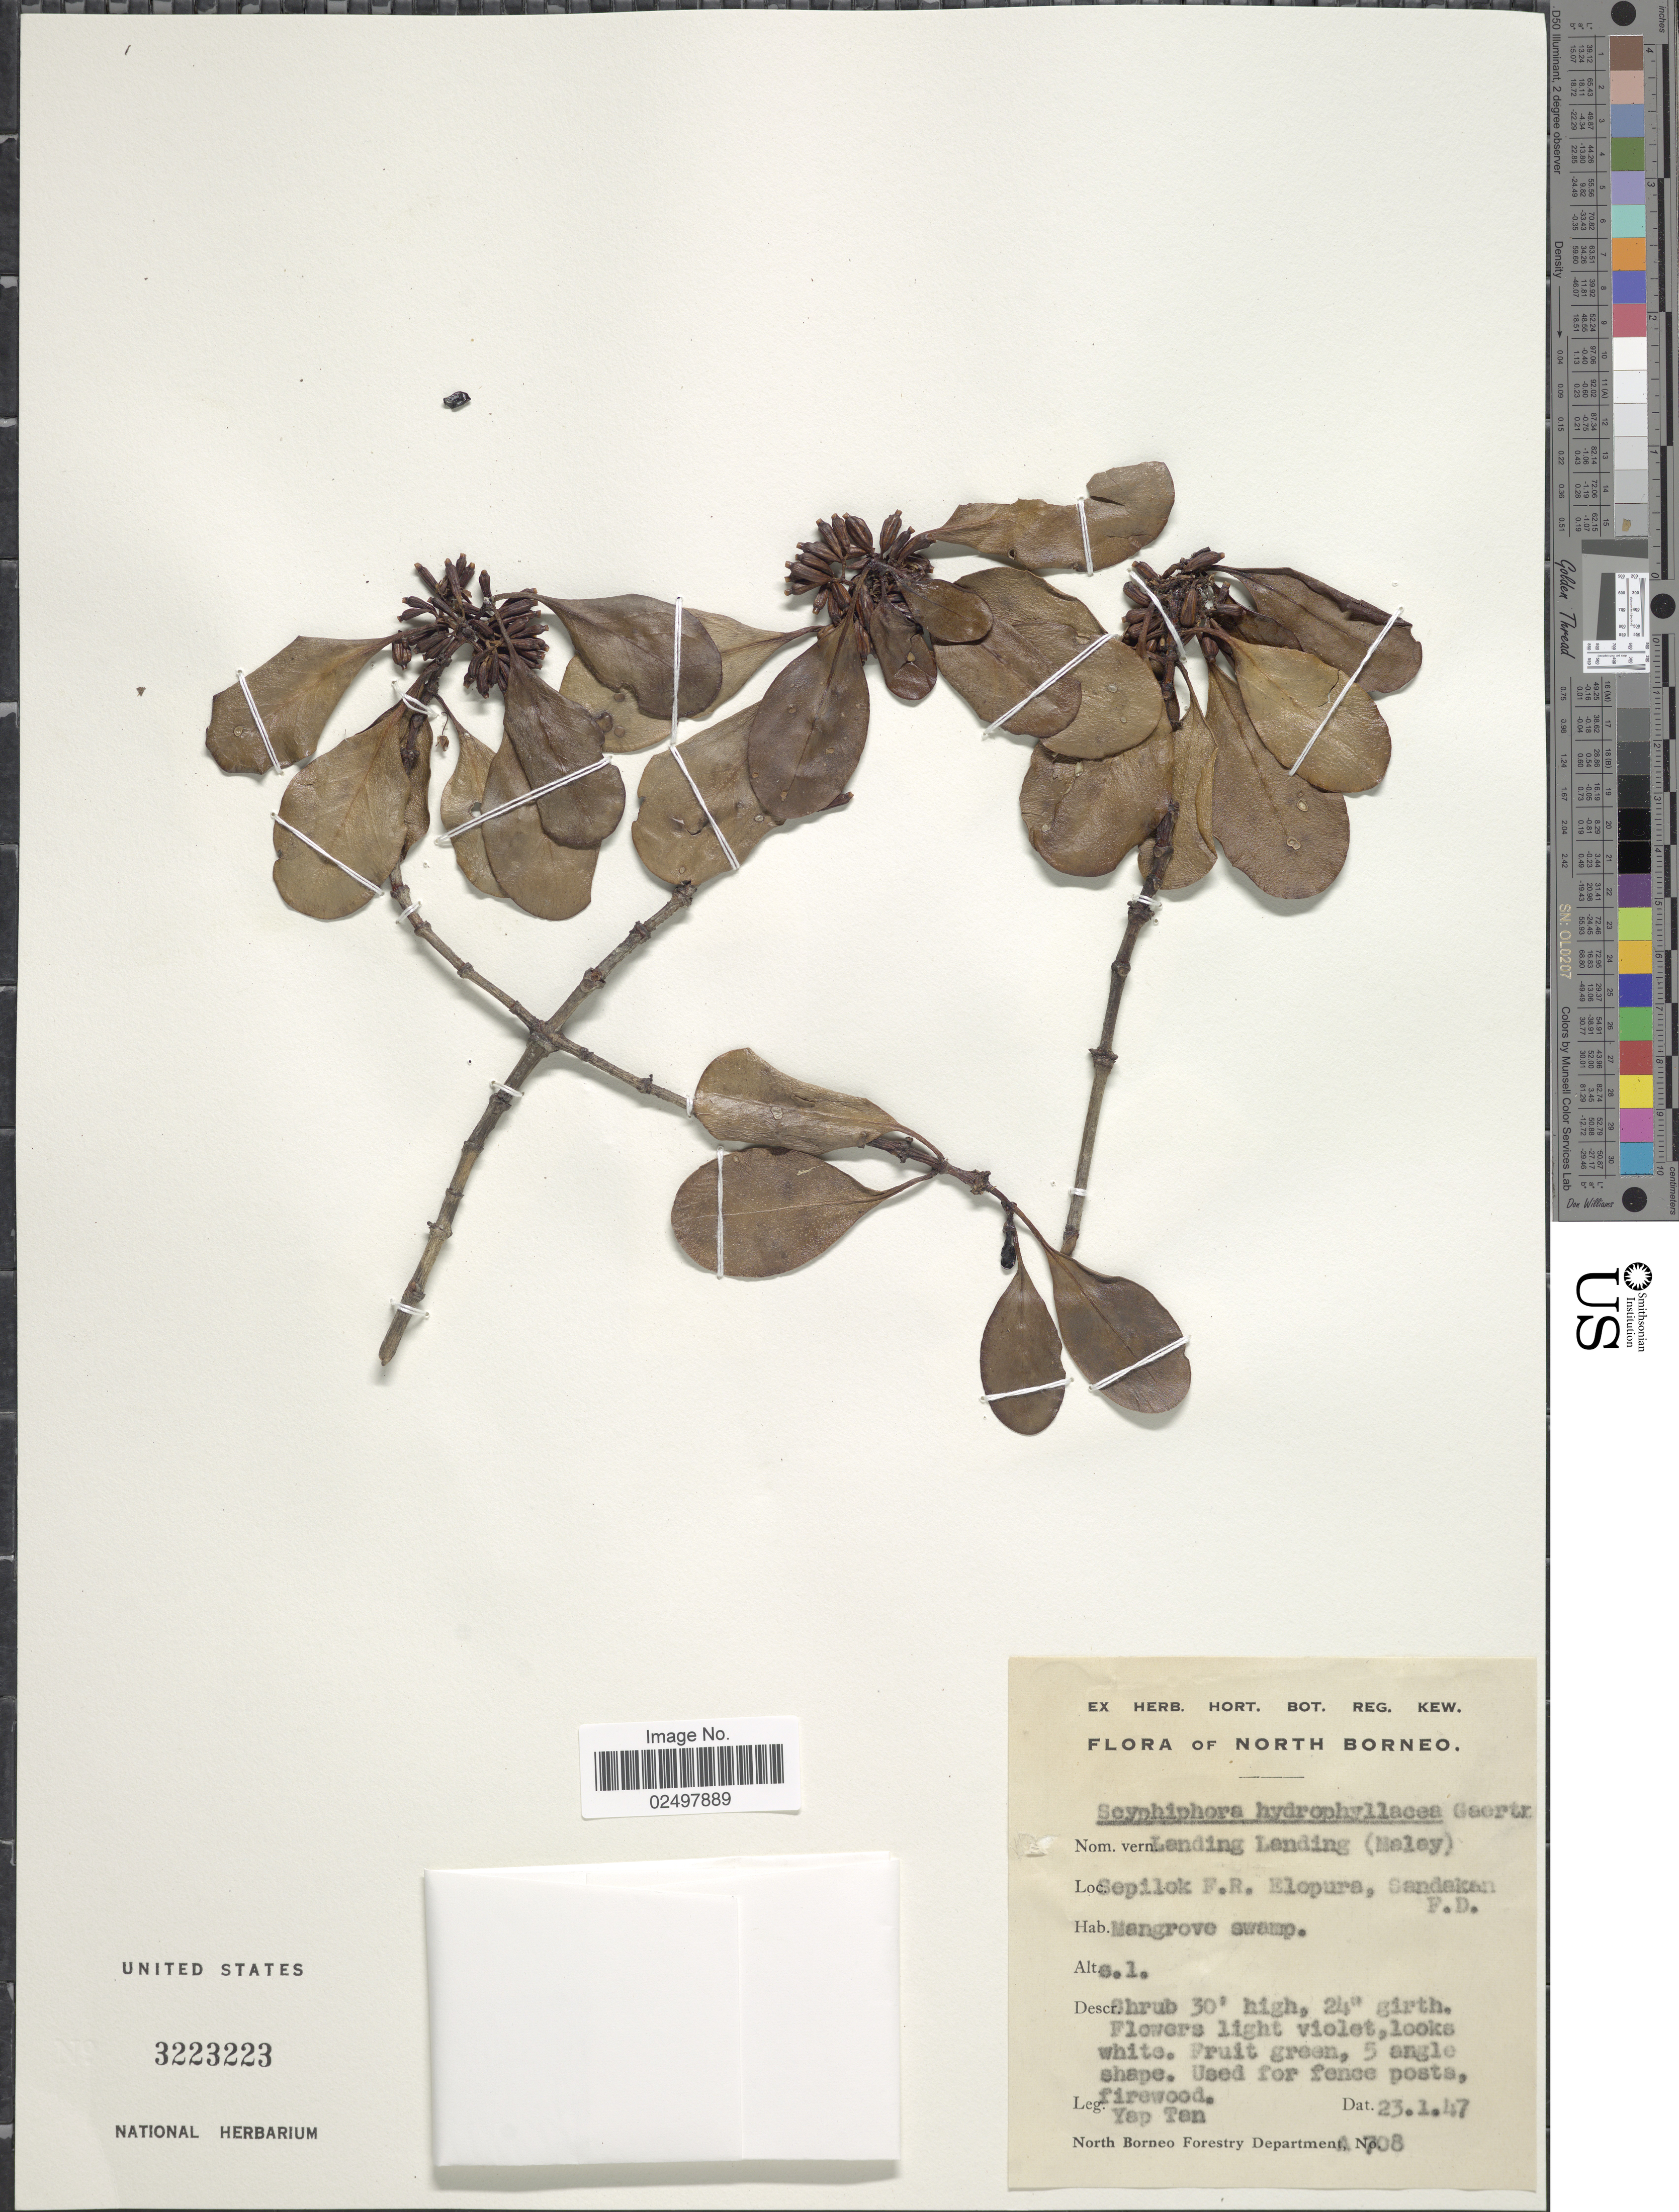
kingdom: Plantae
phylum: Tracheophyta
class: Magnoliopsida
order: Gentianales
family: Rubiaceae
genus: Scyphiphora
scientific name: Scyphiphora hydrophyllacea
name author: Gaertn.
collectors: Y. Tan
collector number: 708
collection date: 1947-01-23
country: Malaysia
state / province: Sabah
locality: North Borneo, Sepilok F.R., Elopura, Sandakan F.D., mangrove swamp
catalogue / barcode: US 3223223